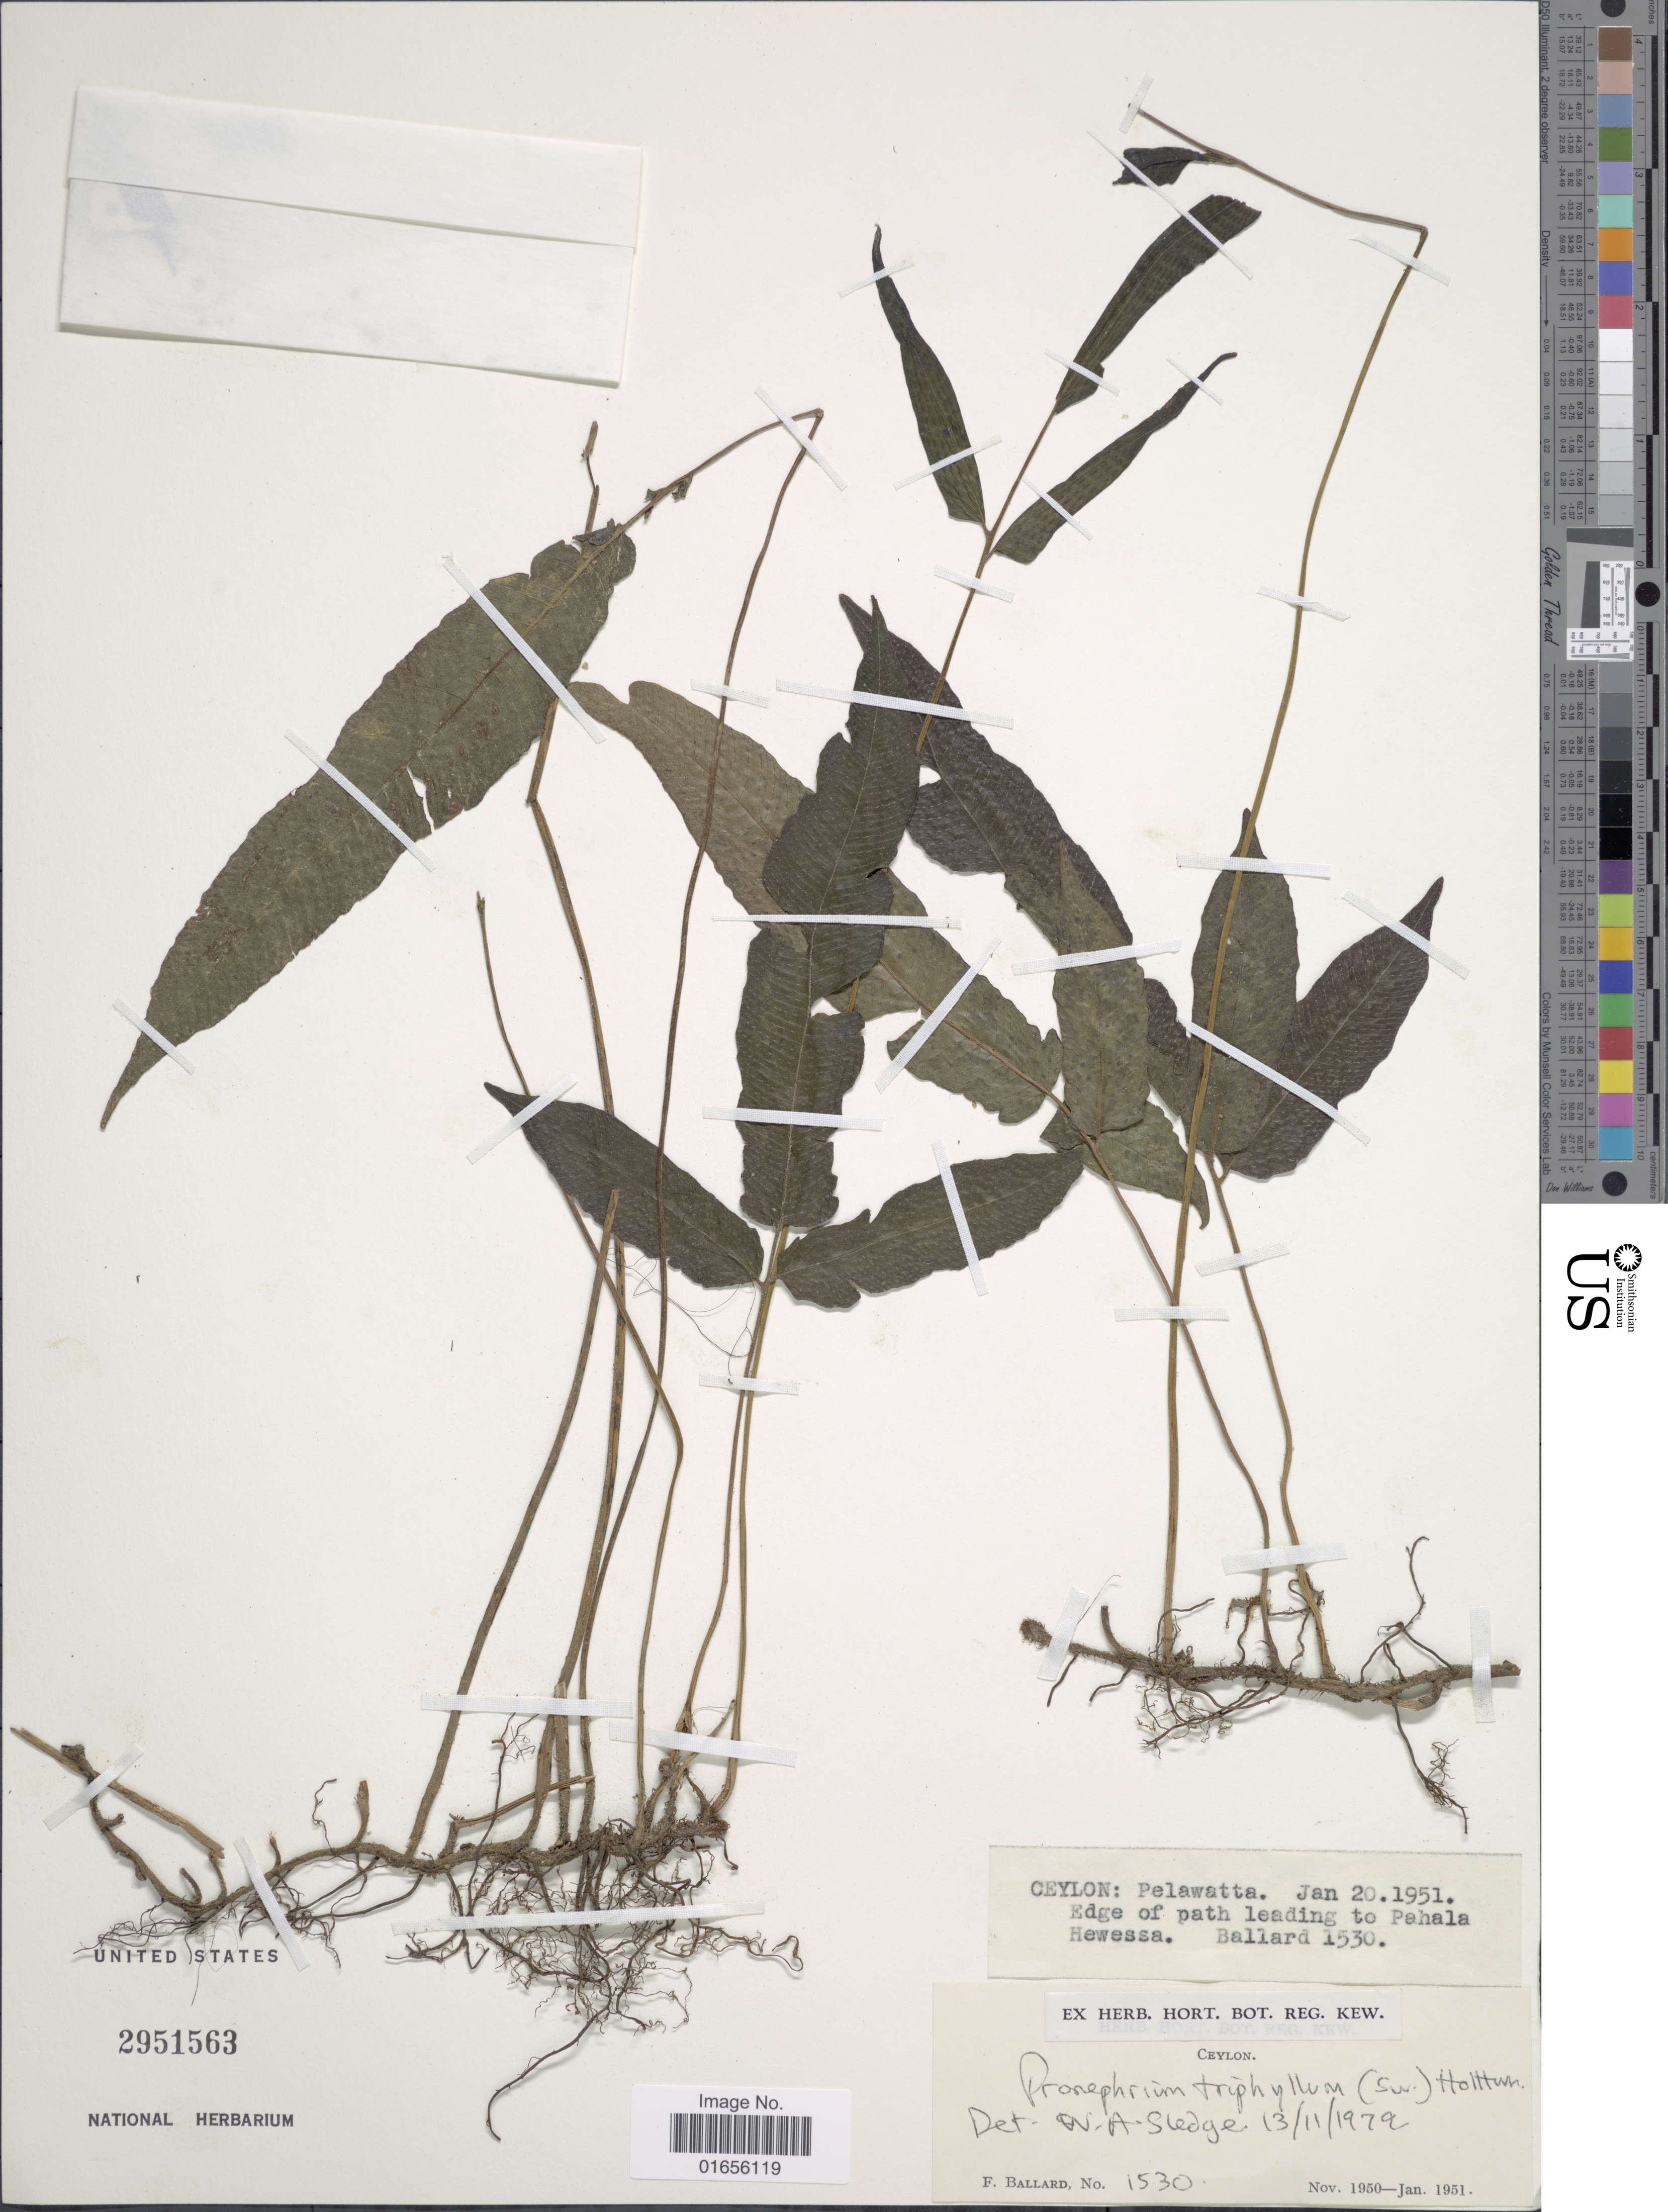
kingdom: Plantae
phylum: Tracheophyta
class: Polypodiopsida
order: Polypodiales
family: Thelypteridaceae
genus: Pronephrium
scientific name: Pronephrium triphyllum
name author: (Sw.) Holttum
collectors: F. Ballard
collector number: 1530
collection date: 1951-01-20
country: Sri Lanka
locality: Ceylon: Pelawatta, Edge of path leading to Pahala Hewessa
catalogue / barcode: US 2951563